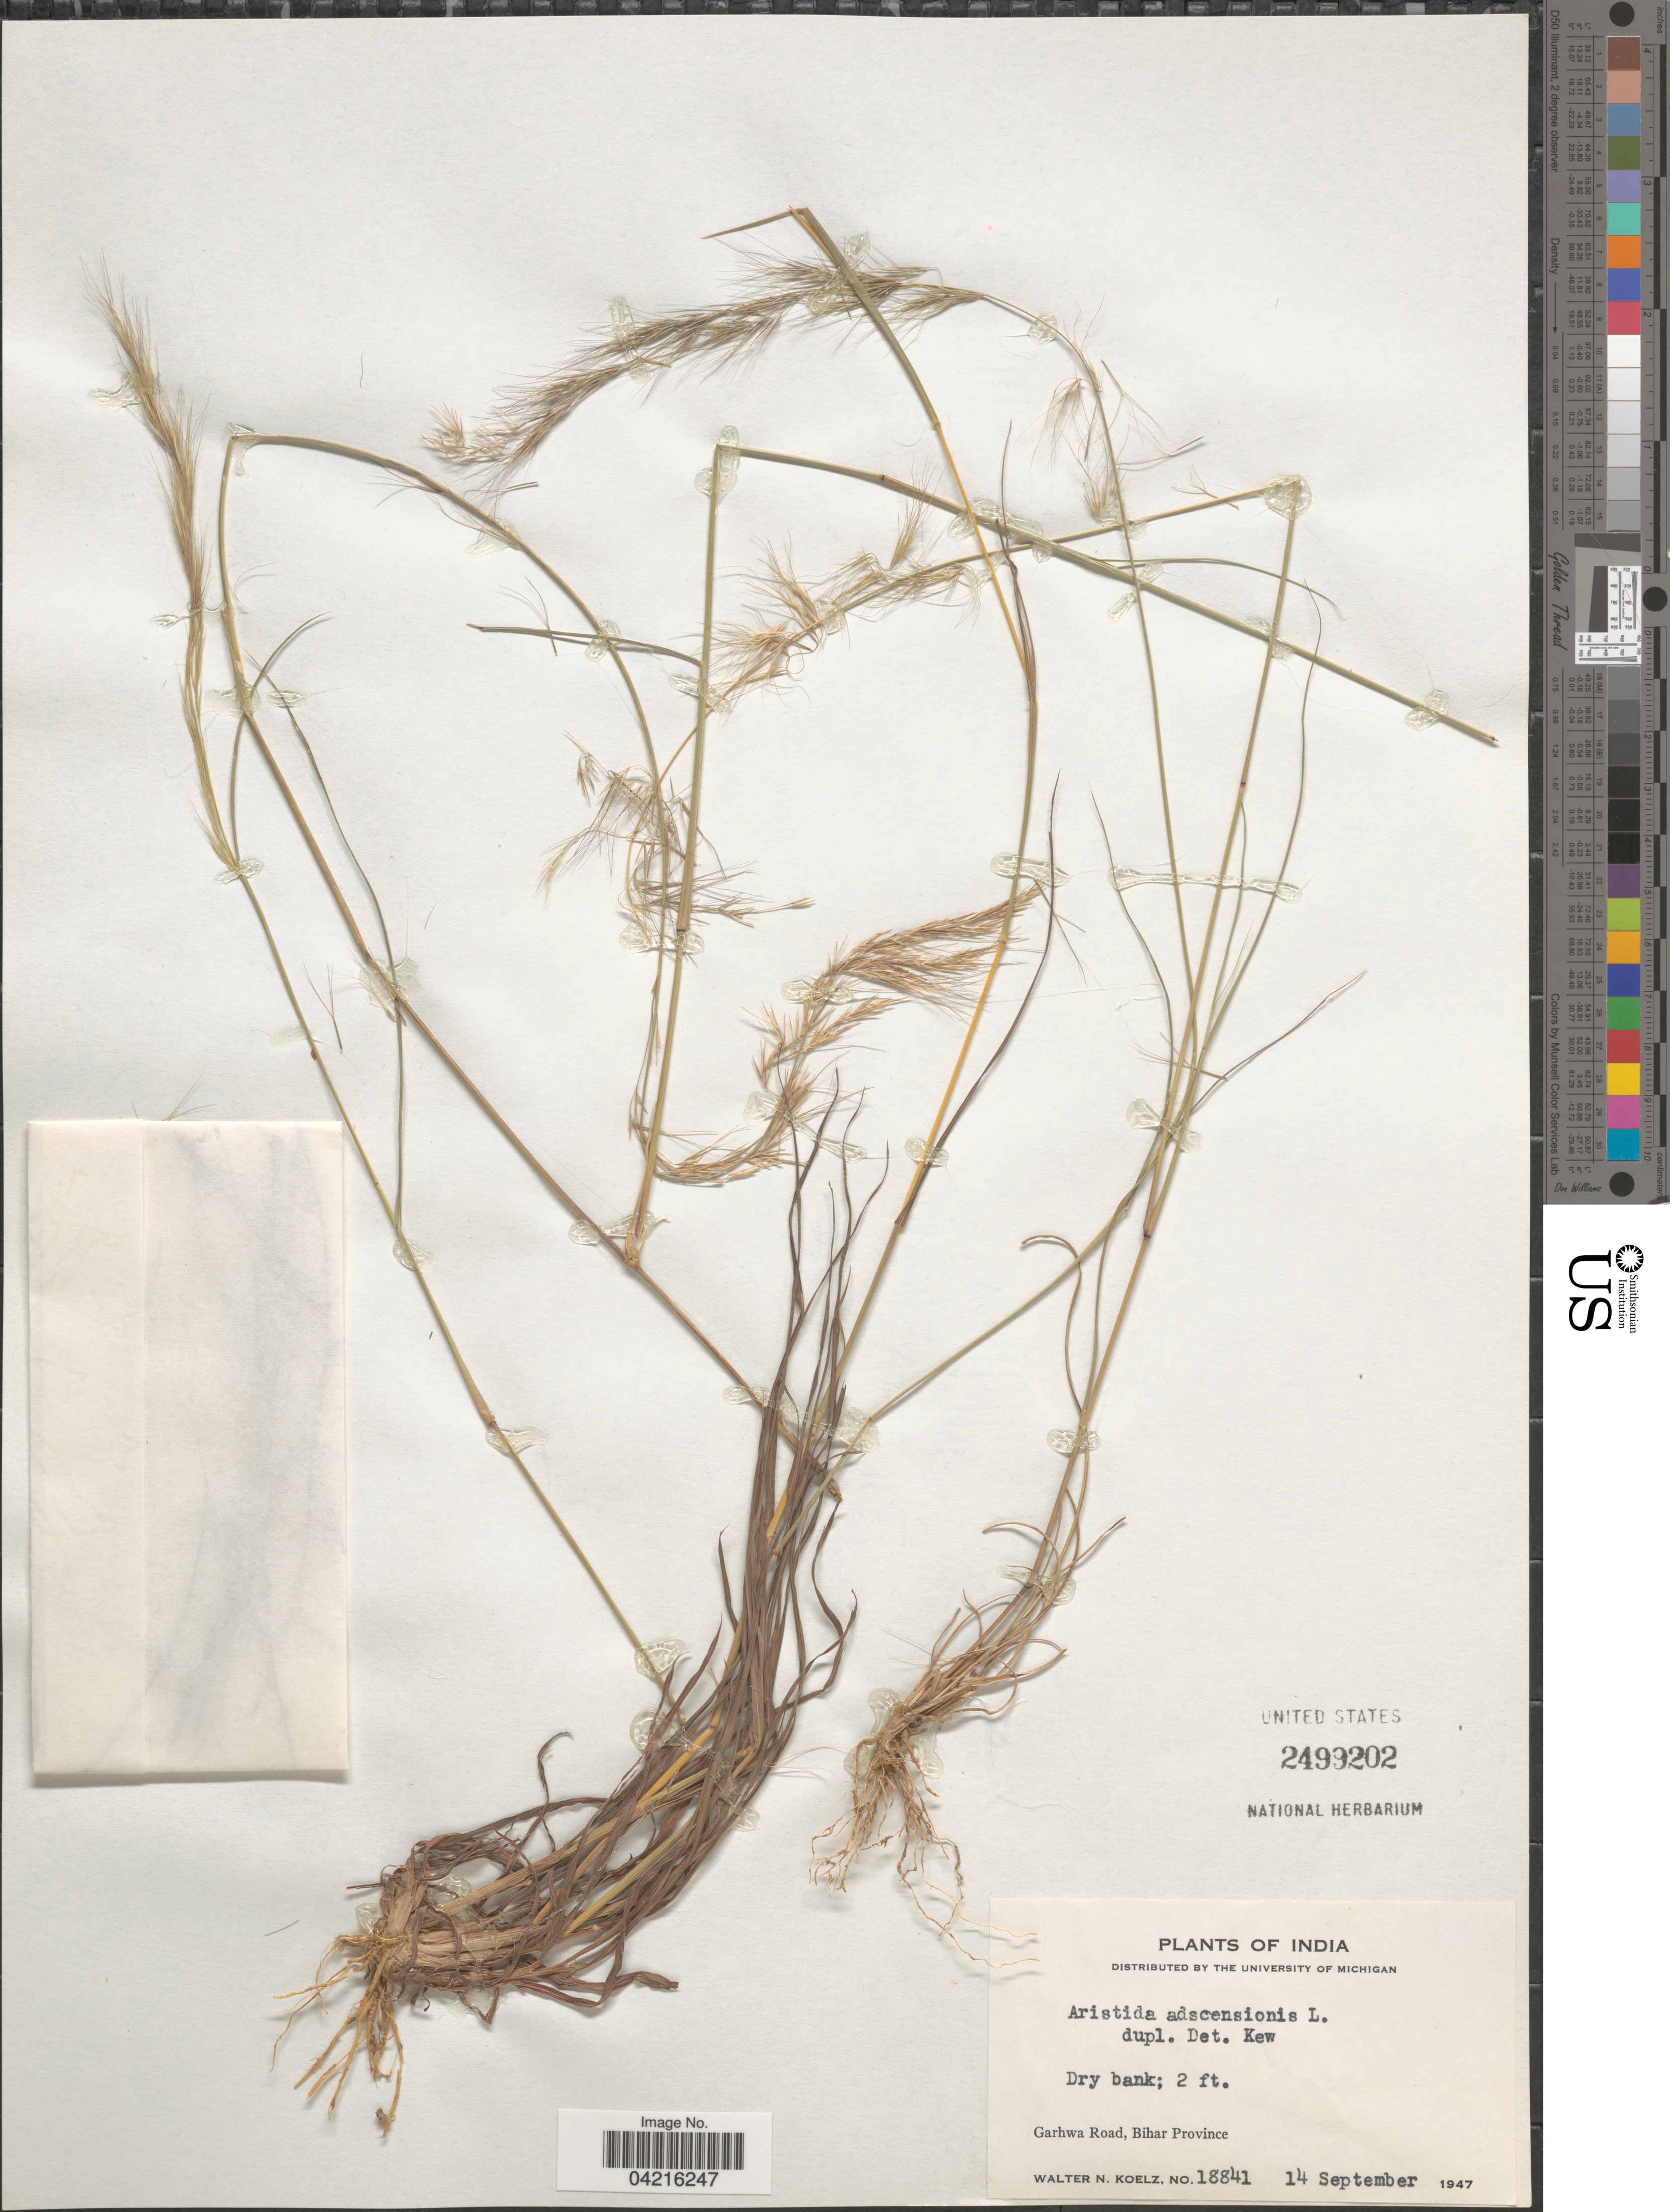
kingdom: Plantae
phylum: Tracheophyta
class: Liliopsida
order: Poales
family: Poaceae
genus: Aristida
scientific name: Aristida adscensionis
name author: L.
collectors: W. N. Koelz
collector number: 18841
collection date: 1947-09-14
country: India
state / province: Bihar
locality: Garhwa Road.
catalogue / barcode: US 2499202